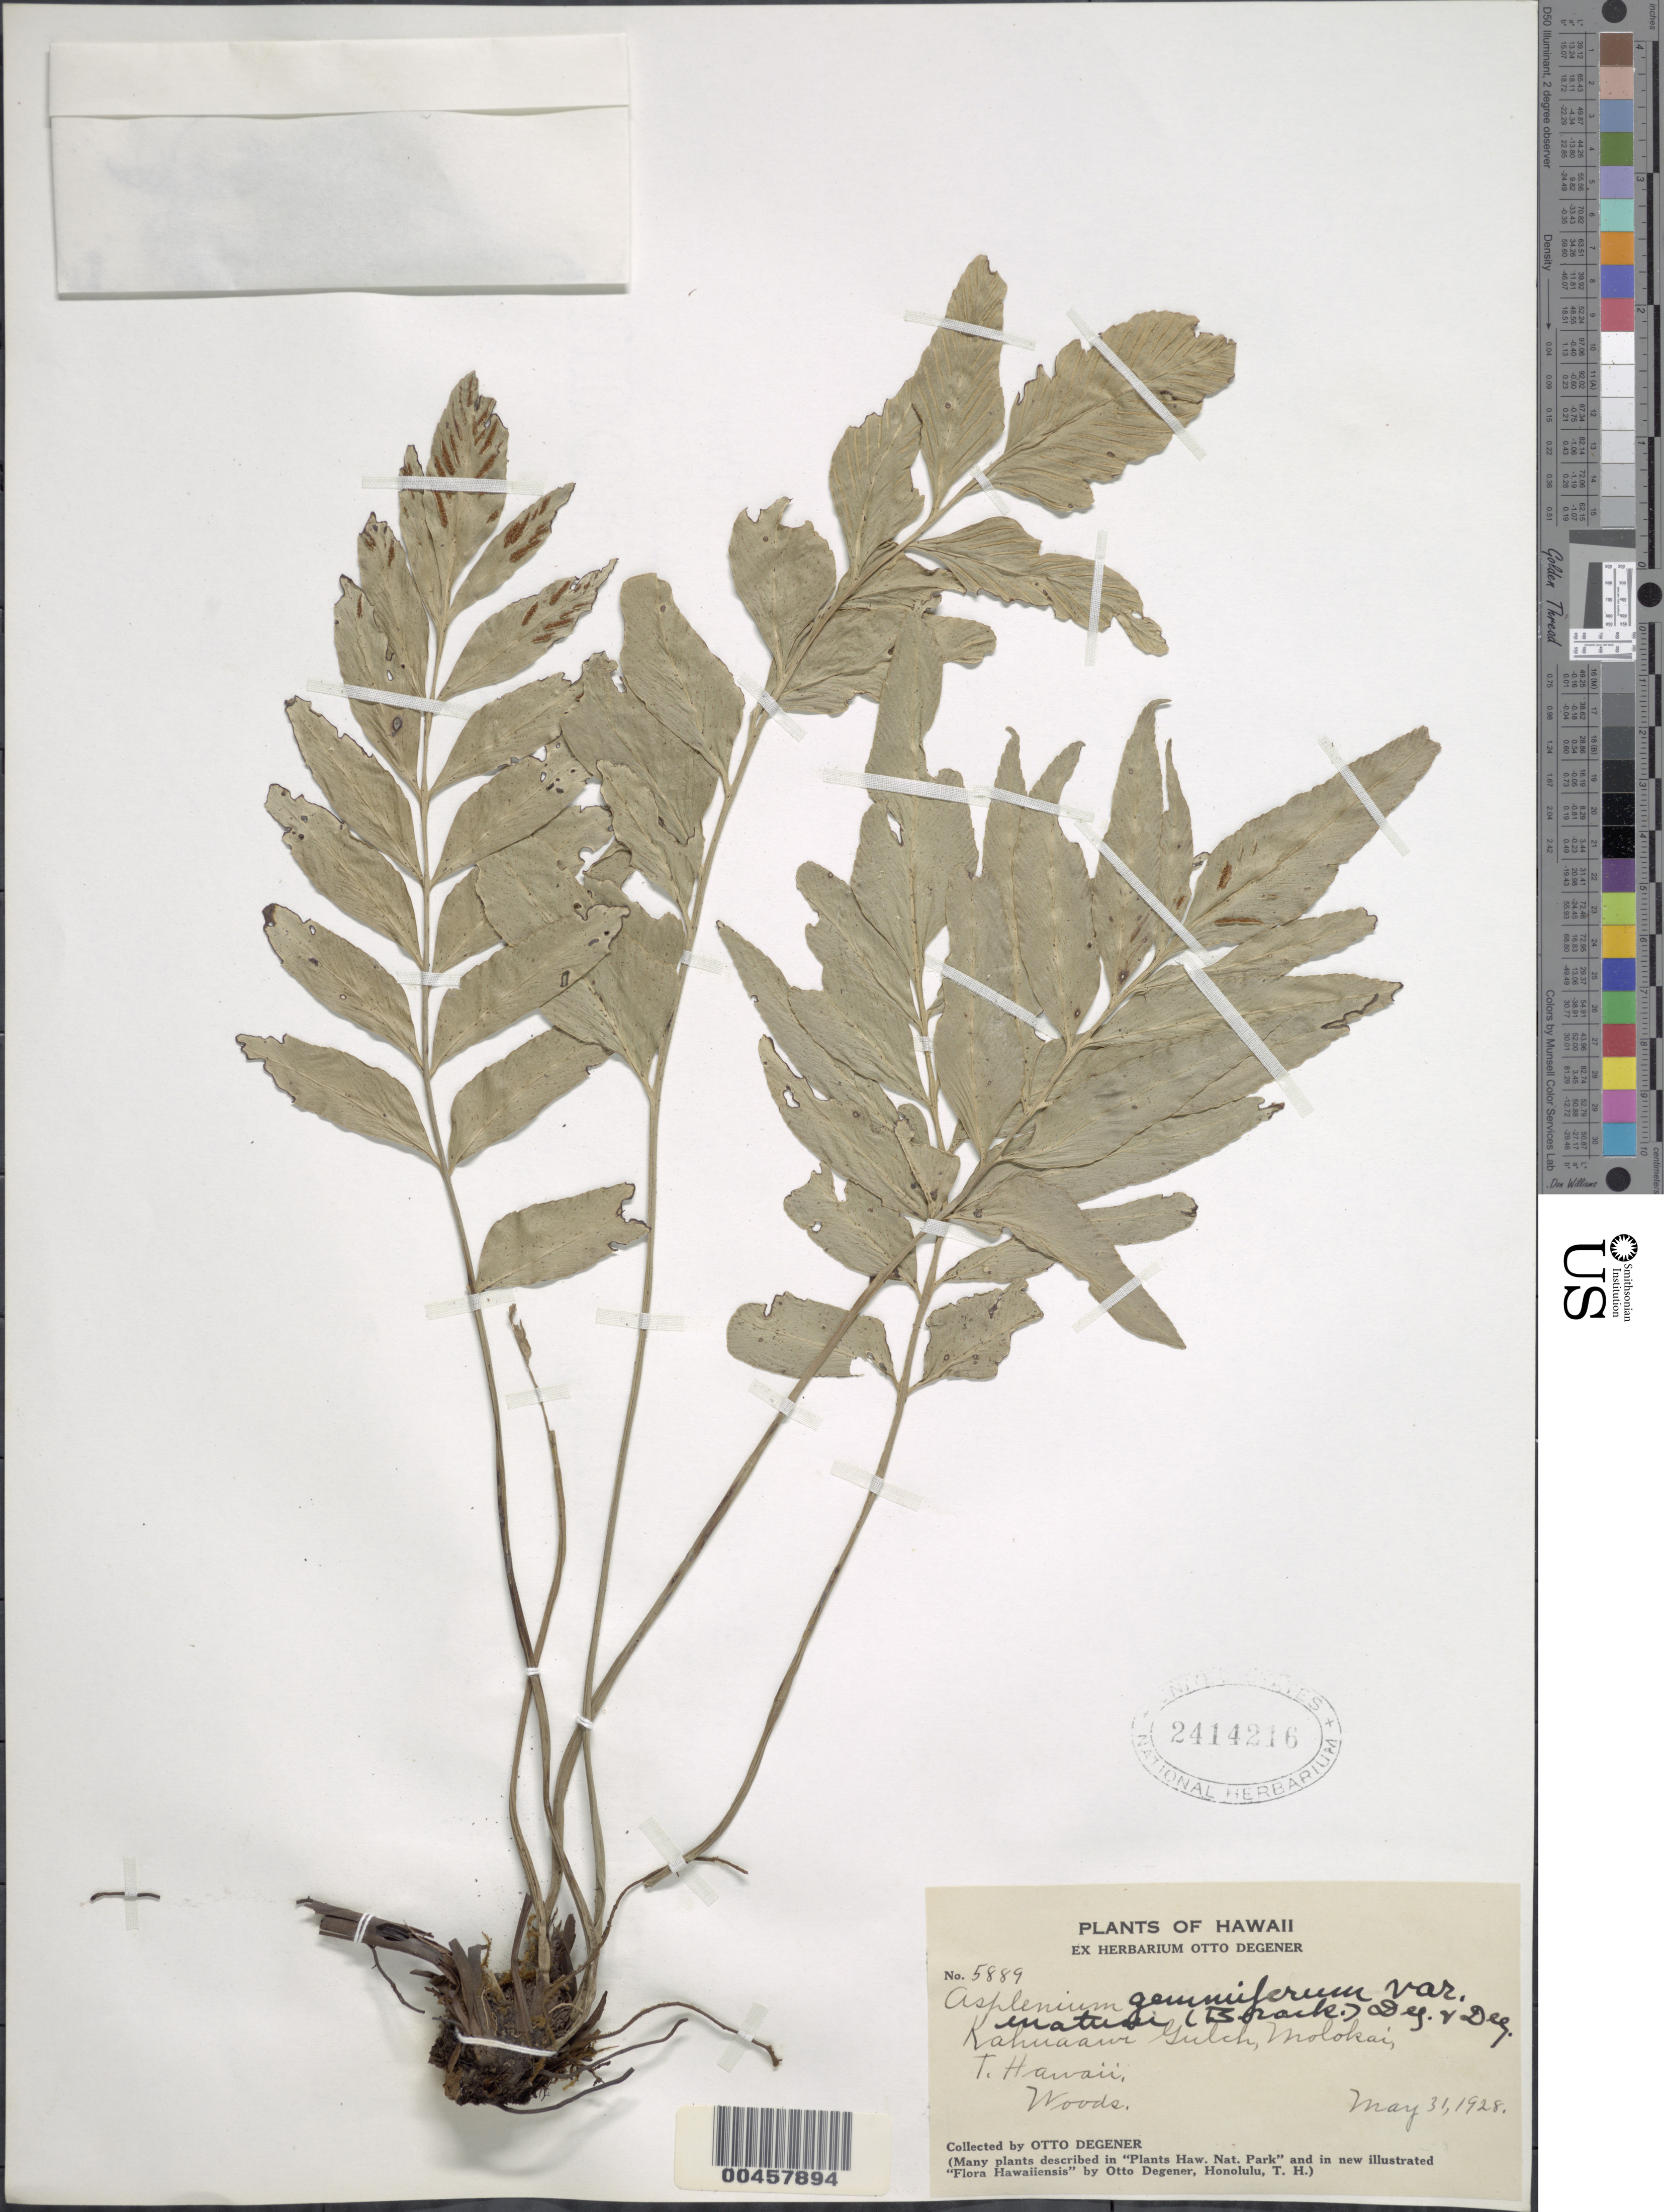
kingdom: Plantae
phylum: Tracheophyta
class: Polypodiopsida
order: Polypodiales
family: Aspleniaceae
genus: Asplenium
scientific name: Asplenium kaulfussii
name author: Schltdl.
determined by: Wagner, W. L., (BOT), Smithsonian Institution - National Museum of Natural History (UNITED STATES)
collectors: O. Degener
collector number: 5889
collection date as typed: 31 May 1928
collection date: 1928-05-31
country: United States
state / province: Hawaii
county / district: Maui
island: Moloka'i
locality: Kahuaawi Gulch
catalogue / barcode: US 2414216